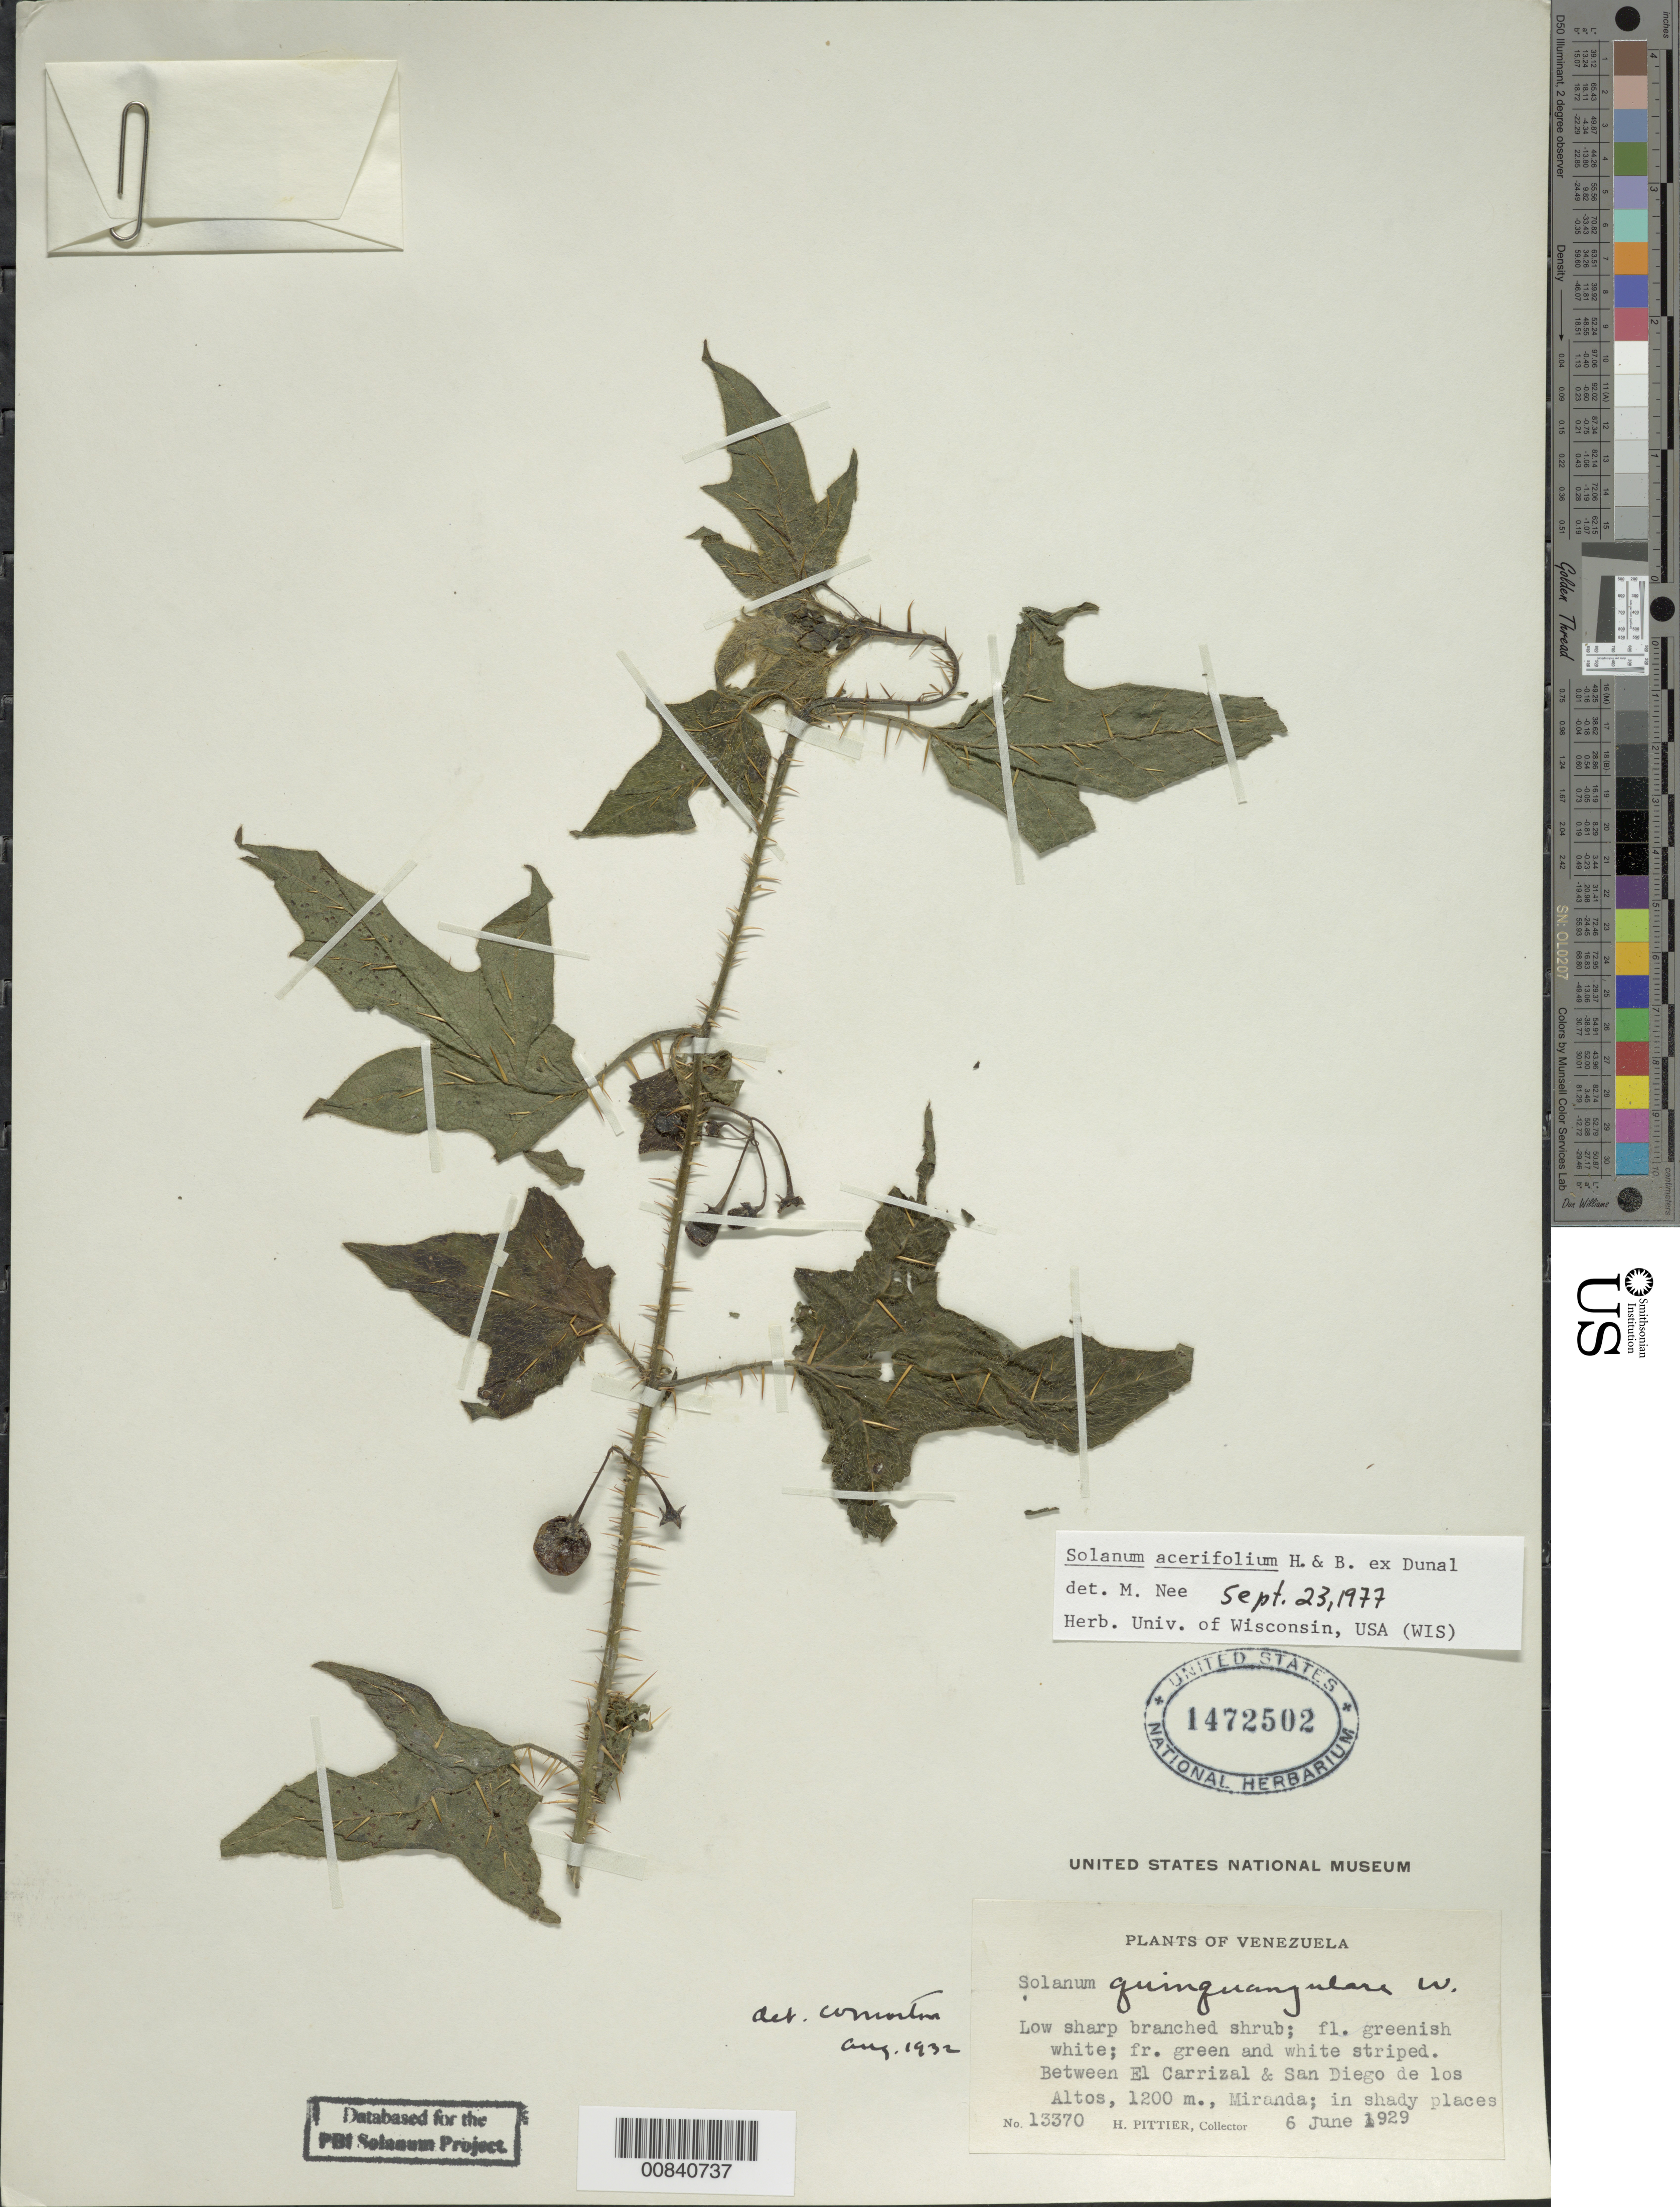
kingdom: Plantae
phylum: Tracheophyta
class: Magnoliopsida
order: Solanales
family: Solanaceae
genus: Solanum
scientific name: Solanum acerifolium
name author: Humb. & Bonpl. ex Dunal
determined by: Nee, Michael H.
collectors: H. F. Pittier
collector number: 13370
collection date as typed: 6 Jun 1929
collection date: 1929-06-06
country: Venezuela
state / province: Miranda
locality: Between El Carrizal and San Diego de los Altos.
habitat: In shady places.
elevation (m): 1200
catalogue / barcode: US 1472502